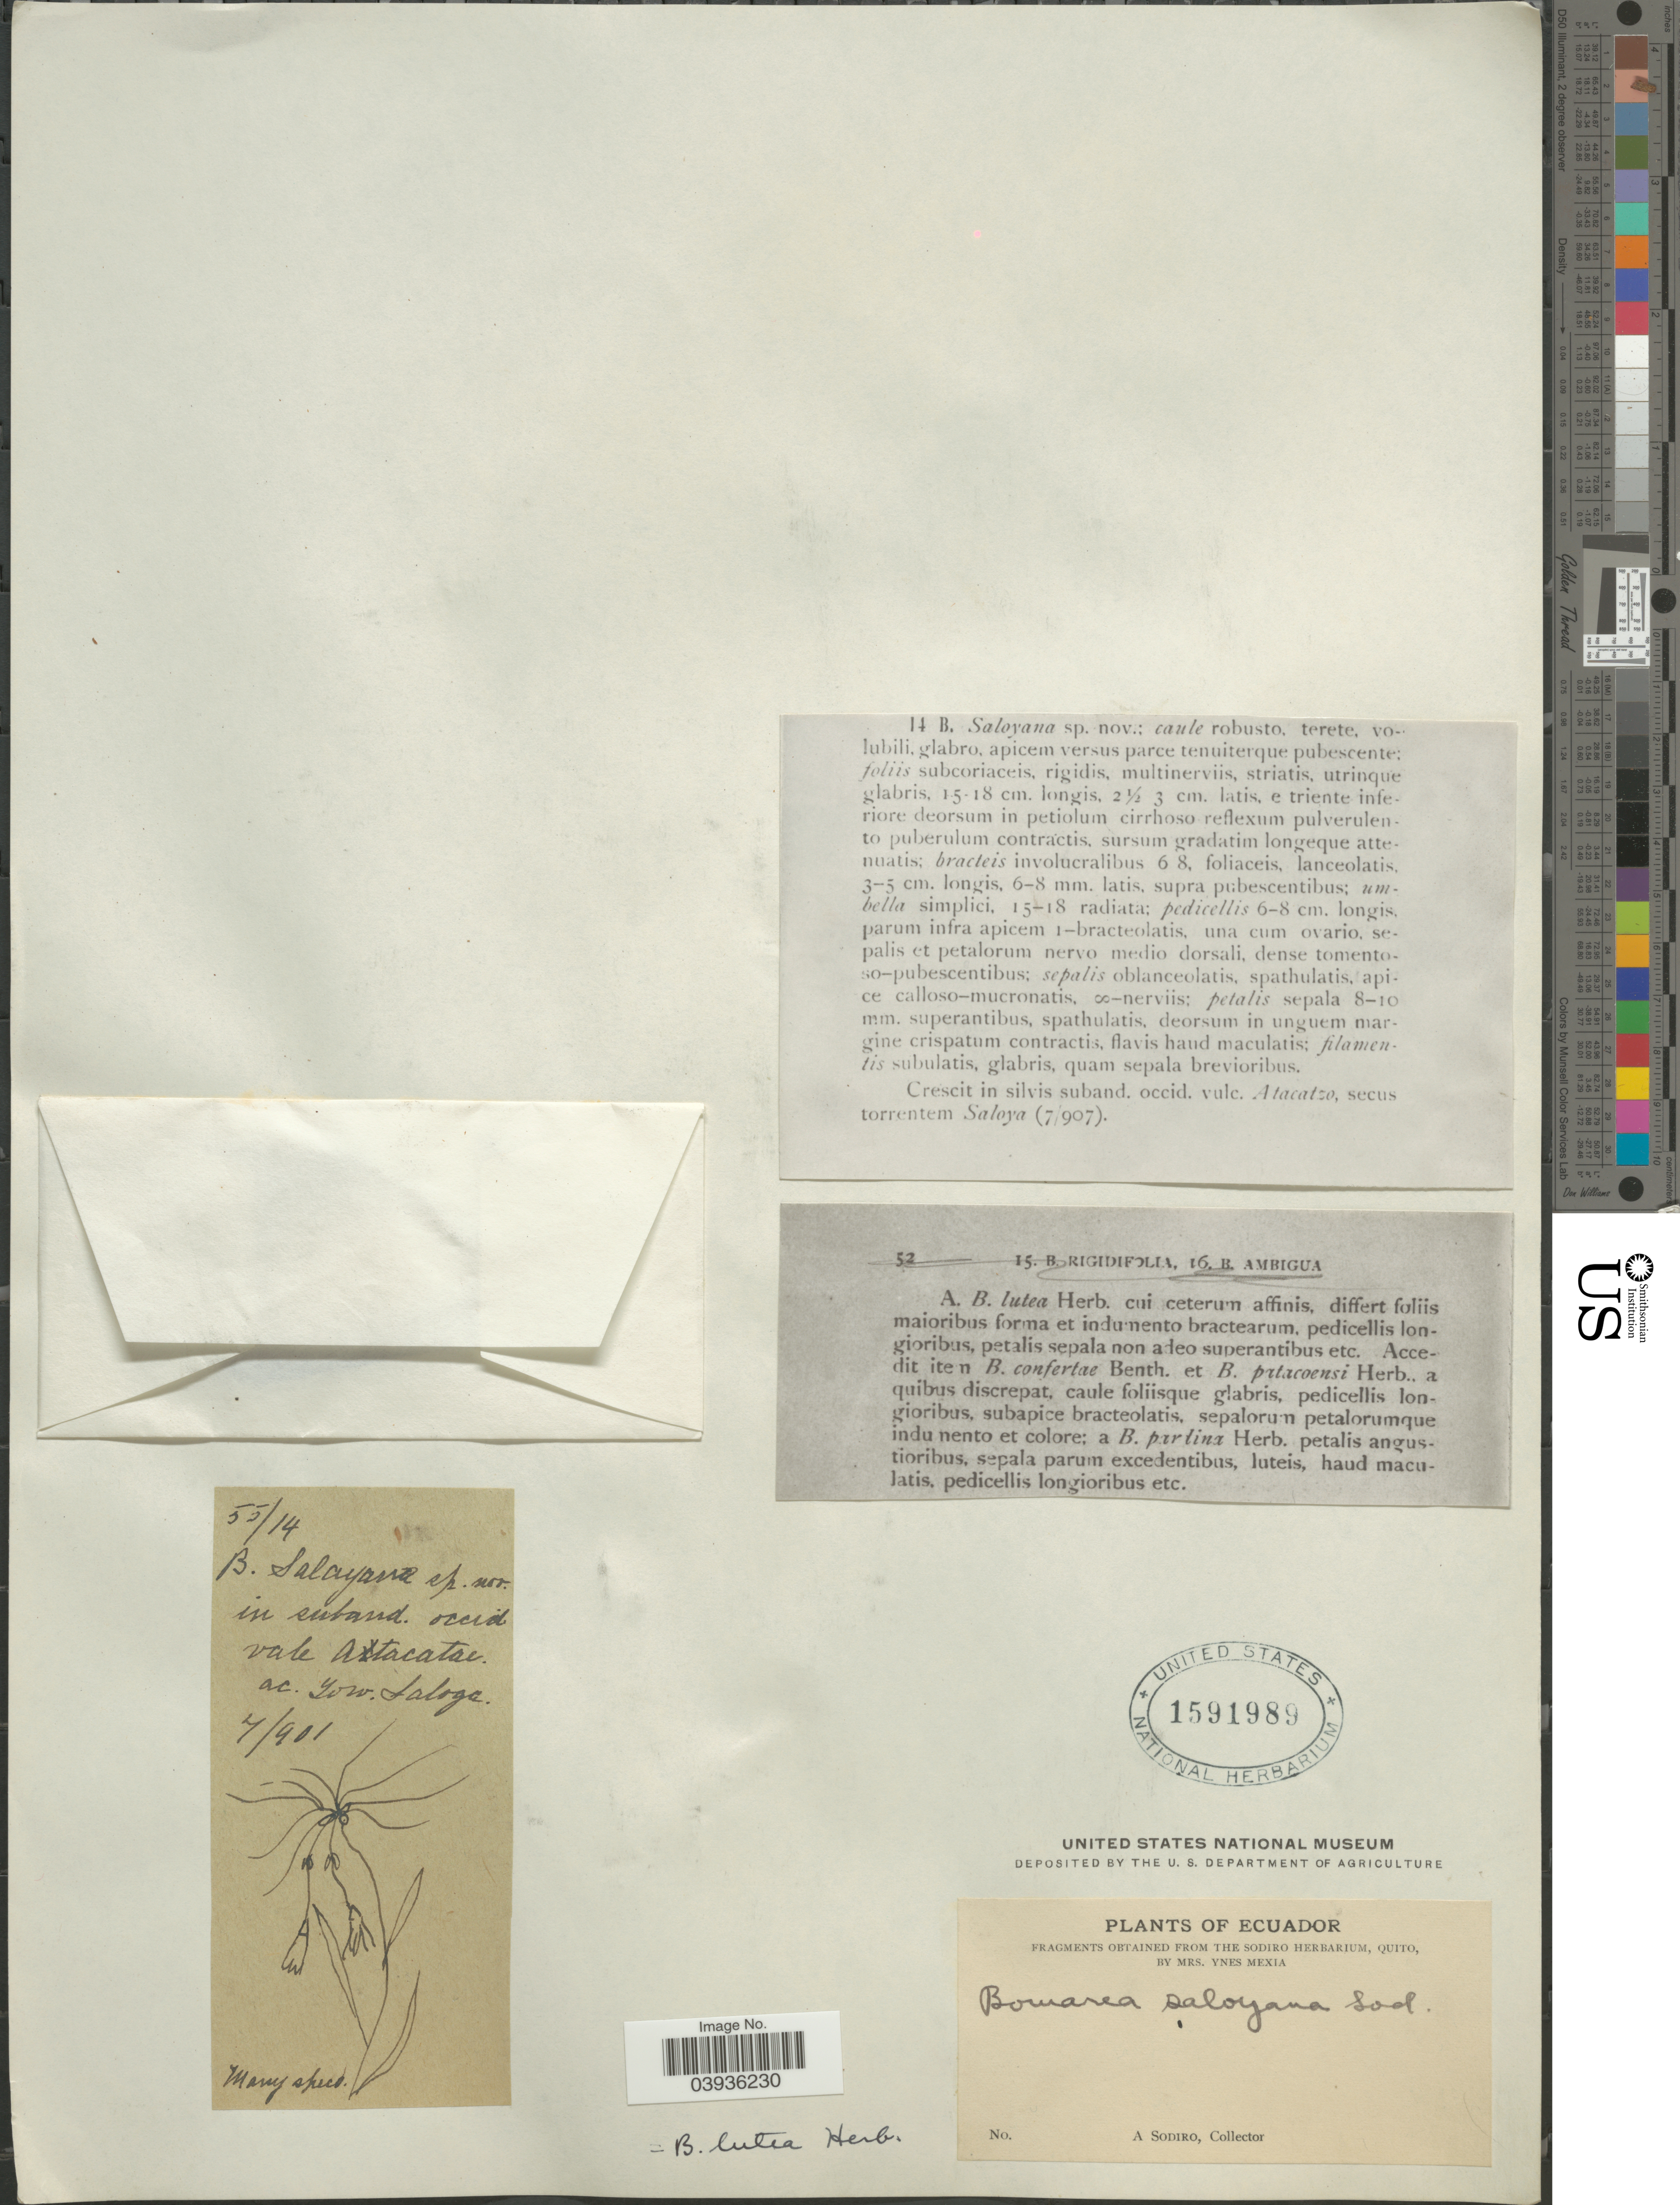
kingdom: Plantae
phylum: Tracheophyta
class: Liliopsida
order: Liliales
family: Alstroemeriaceae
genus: Bomarea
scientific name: Bomarea lutea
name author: Herb.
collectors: A. Sodiro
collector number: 55/14B?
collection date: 1901-07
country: Ecuador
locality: In suband. occid. vale Atacatac ac. Low. Saloga. [interpreted]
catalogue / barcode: US 1591989